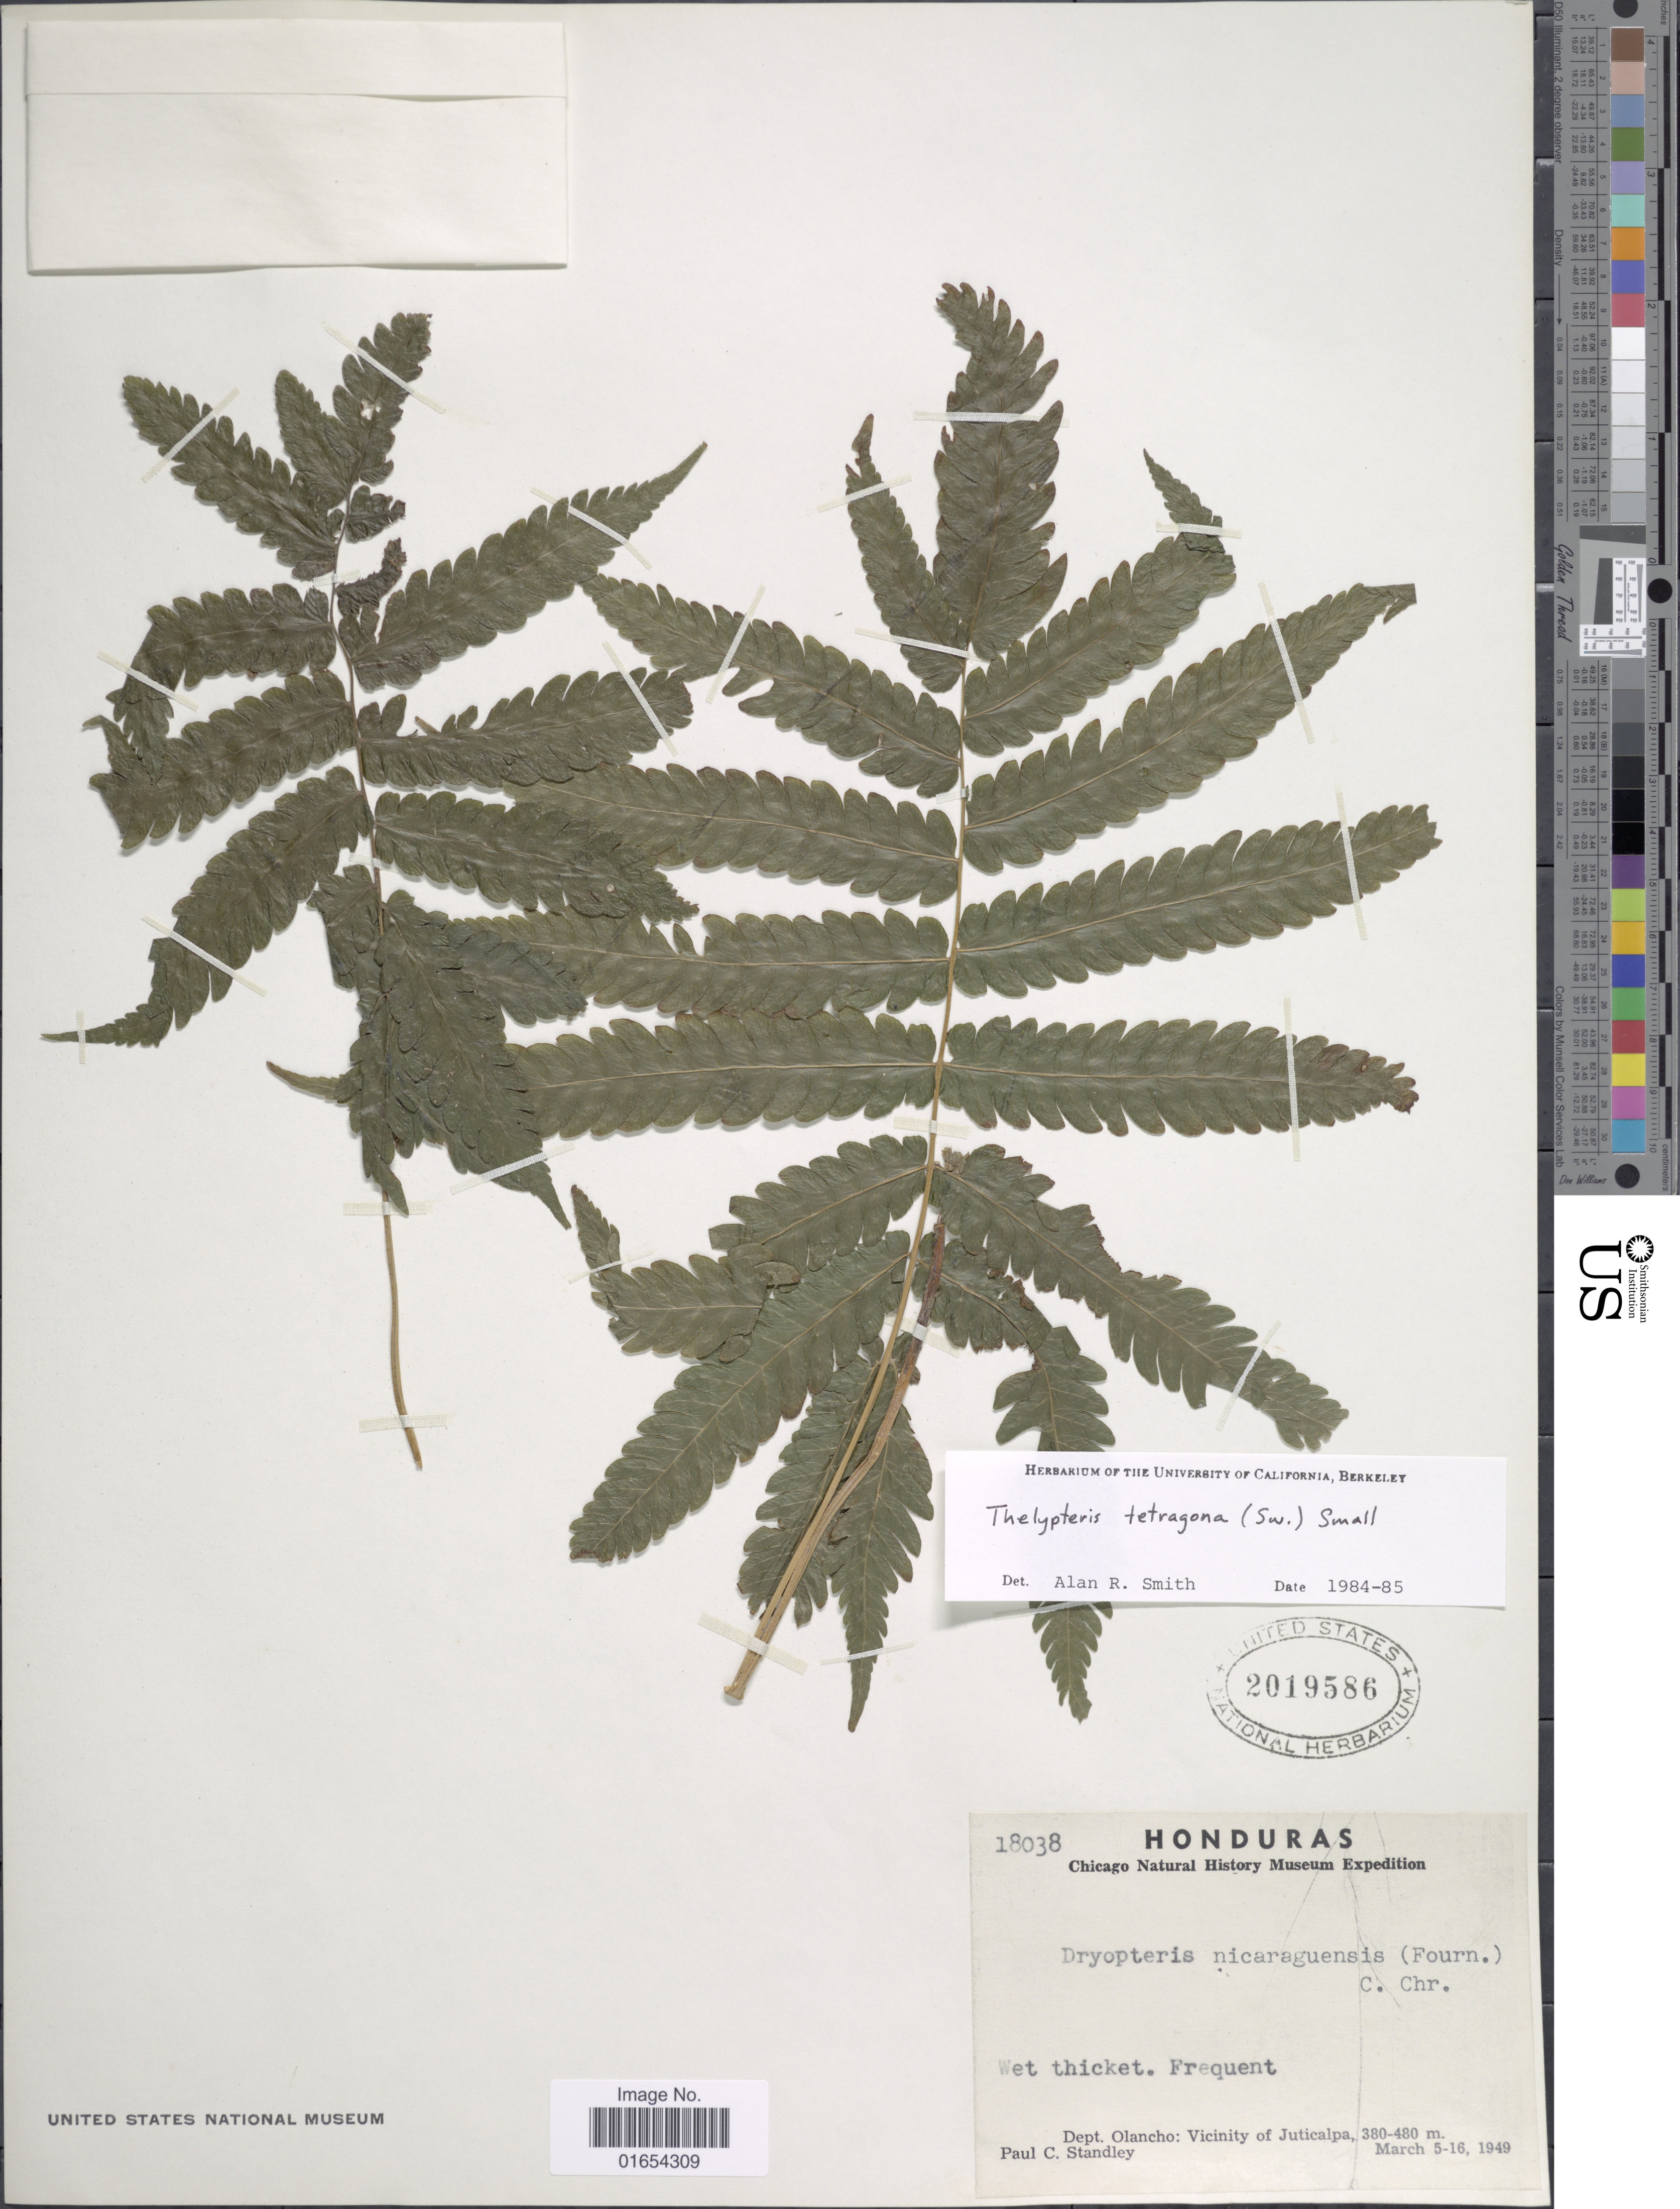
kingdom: Plantae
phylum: Tracheophyta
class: Polypodiopsida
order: Polypodiales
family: Thelypteridaceae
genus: Goniopteris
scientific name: Goniopteris tetragona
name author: (C. Presl) Sw.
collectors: P. C. Standley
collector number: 18038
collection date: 1949-03-05/1949-03-16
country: Honduras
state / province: Olancho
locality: Wet thicket. Frequent: vicinity of Juticalpa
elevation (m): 380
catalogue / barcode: US 2019586